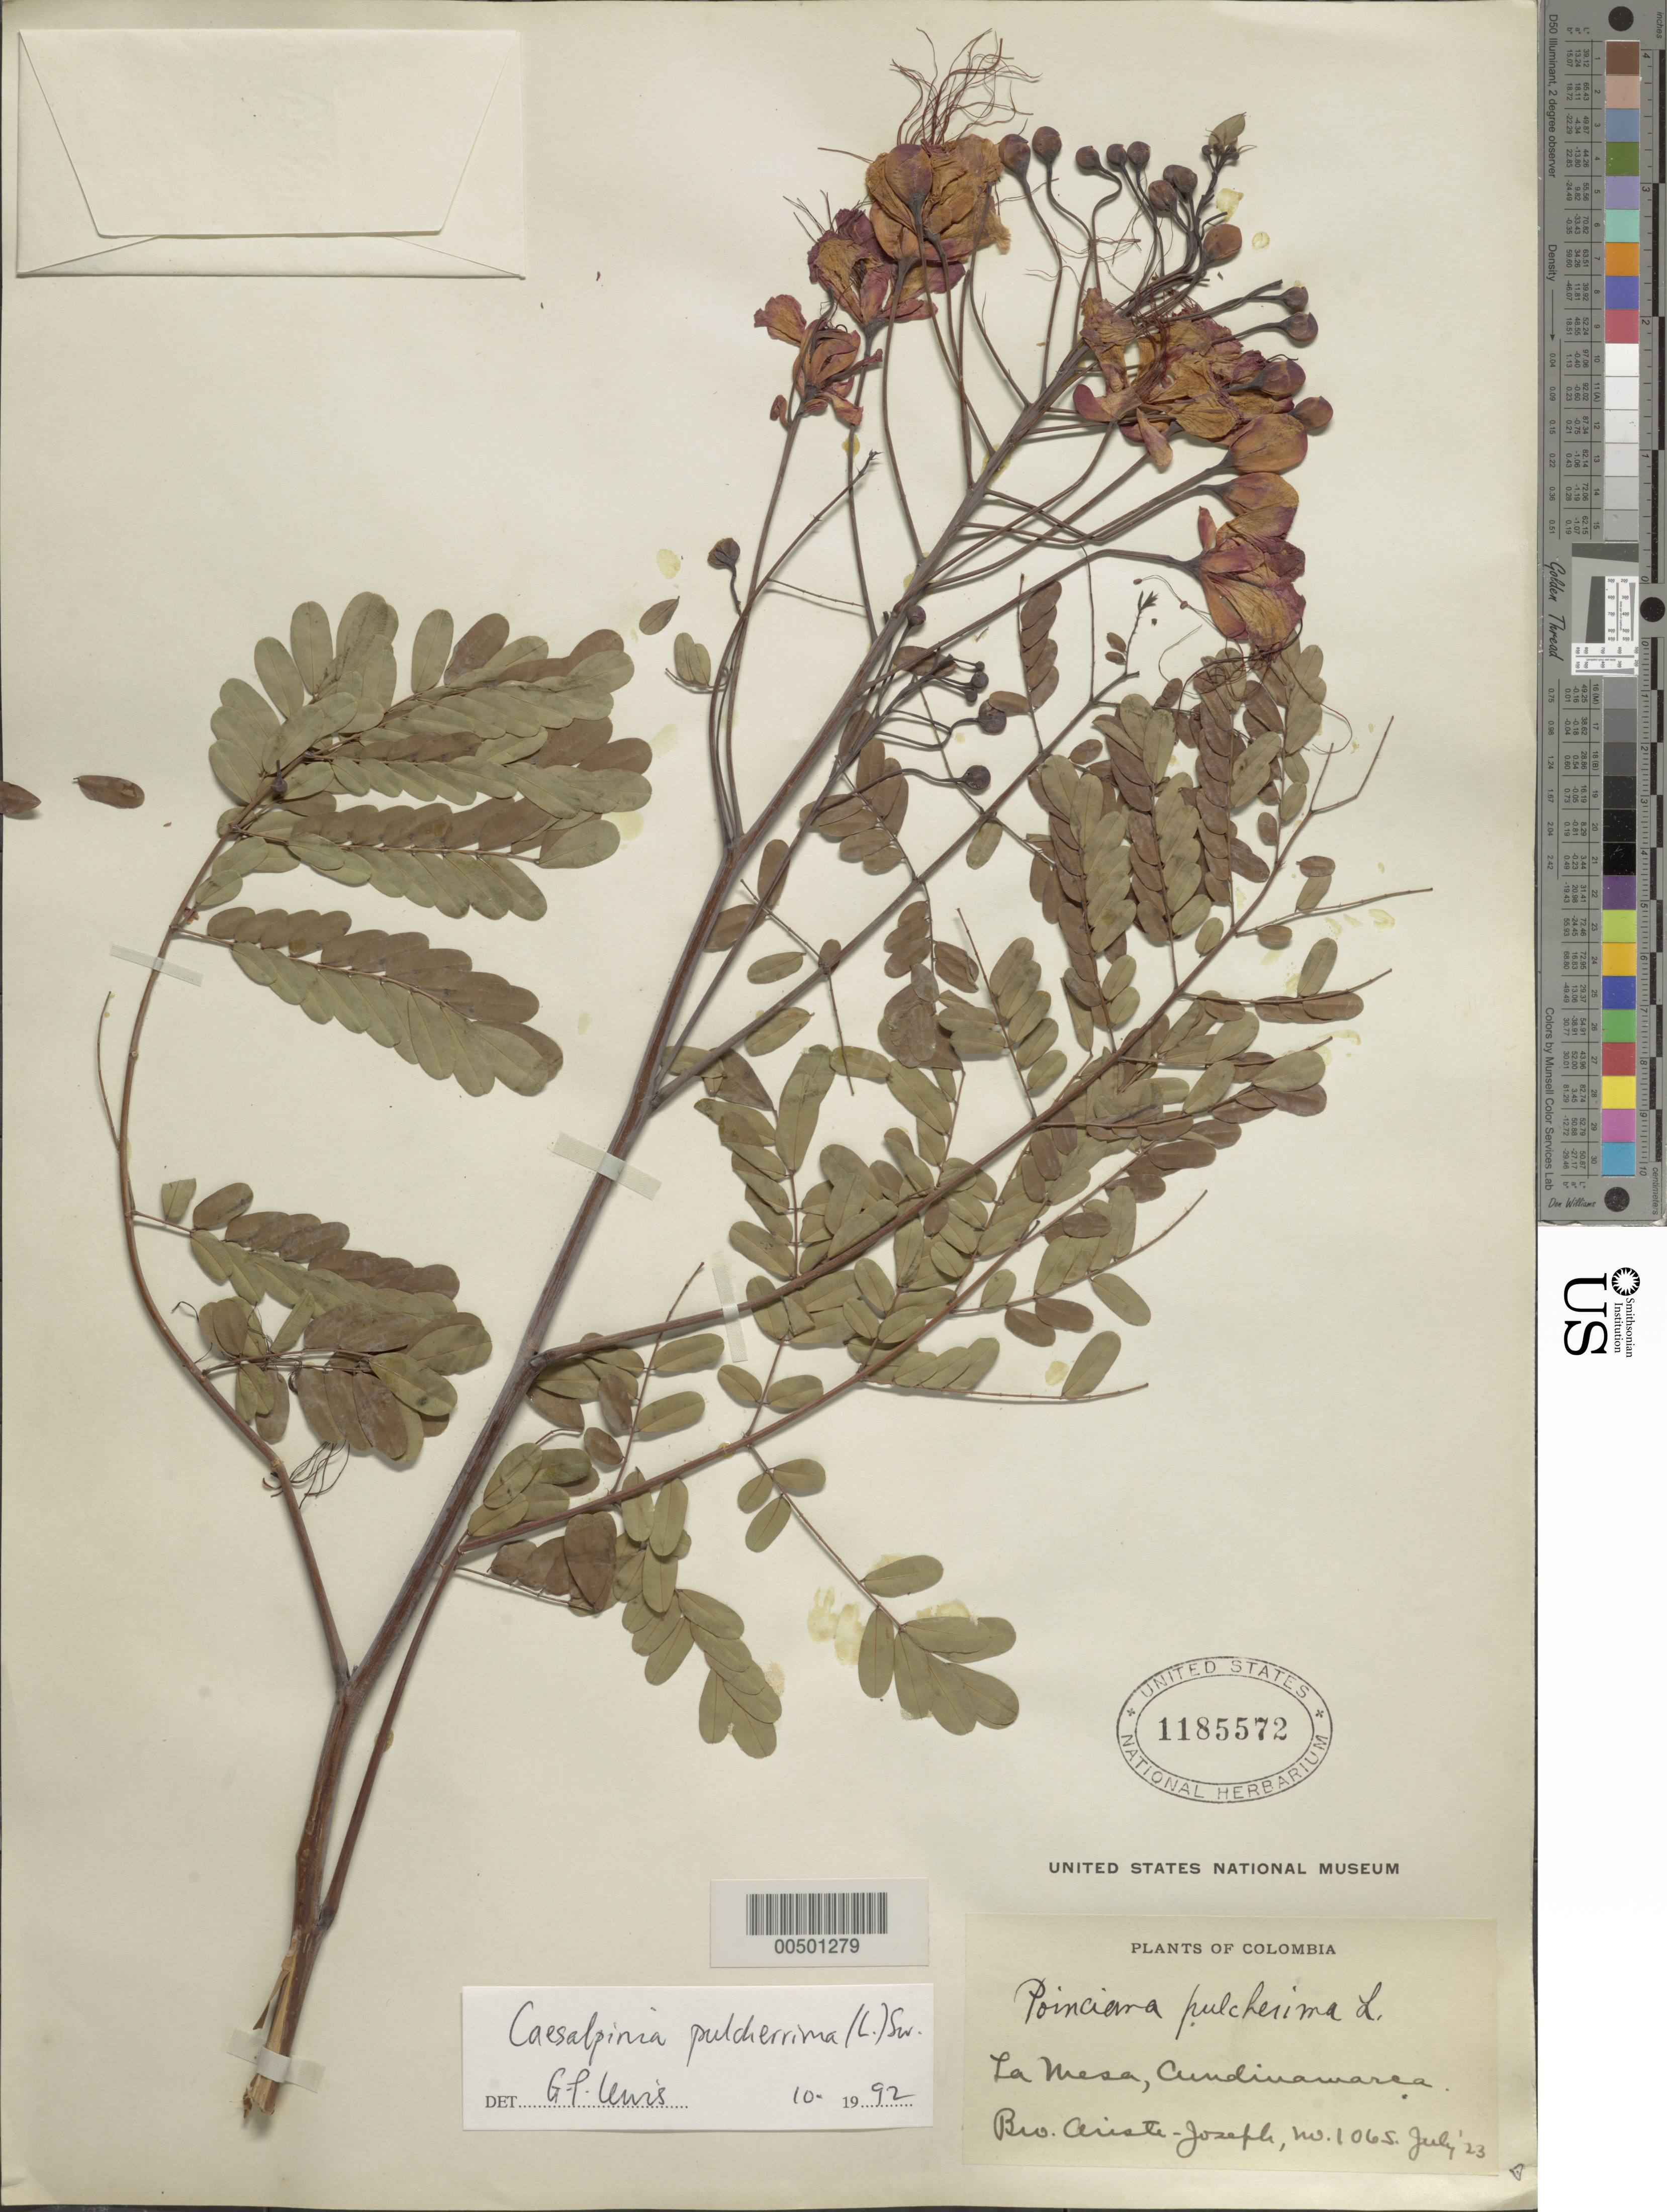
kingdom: Plantae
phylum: Tracheophyta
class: Magnoliopsida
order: Fabales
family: Fabaceae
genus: Caesalpinia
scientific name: Caesalpinia pulcherrima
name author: (L.) Sw.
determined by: Lewis, Gwilym P.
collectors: Bro. Ariste-Joseph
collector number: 1065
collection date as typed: Jul 1923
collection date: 1923-07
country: Colombia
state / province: Cundinamarca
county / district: La Mesa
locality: La Mesa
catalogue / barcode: US 1185572